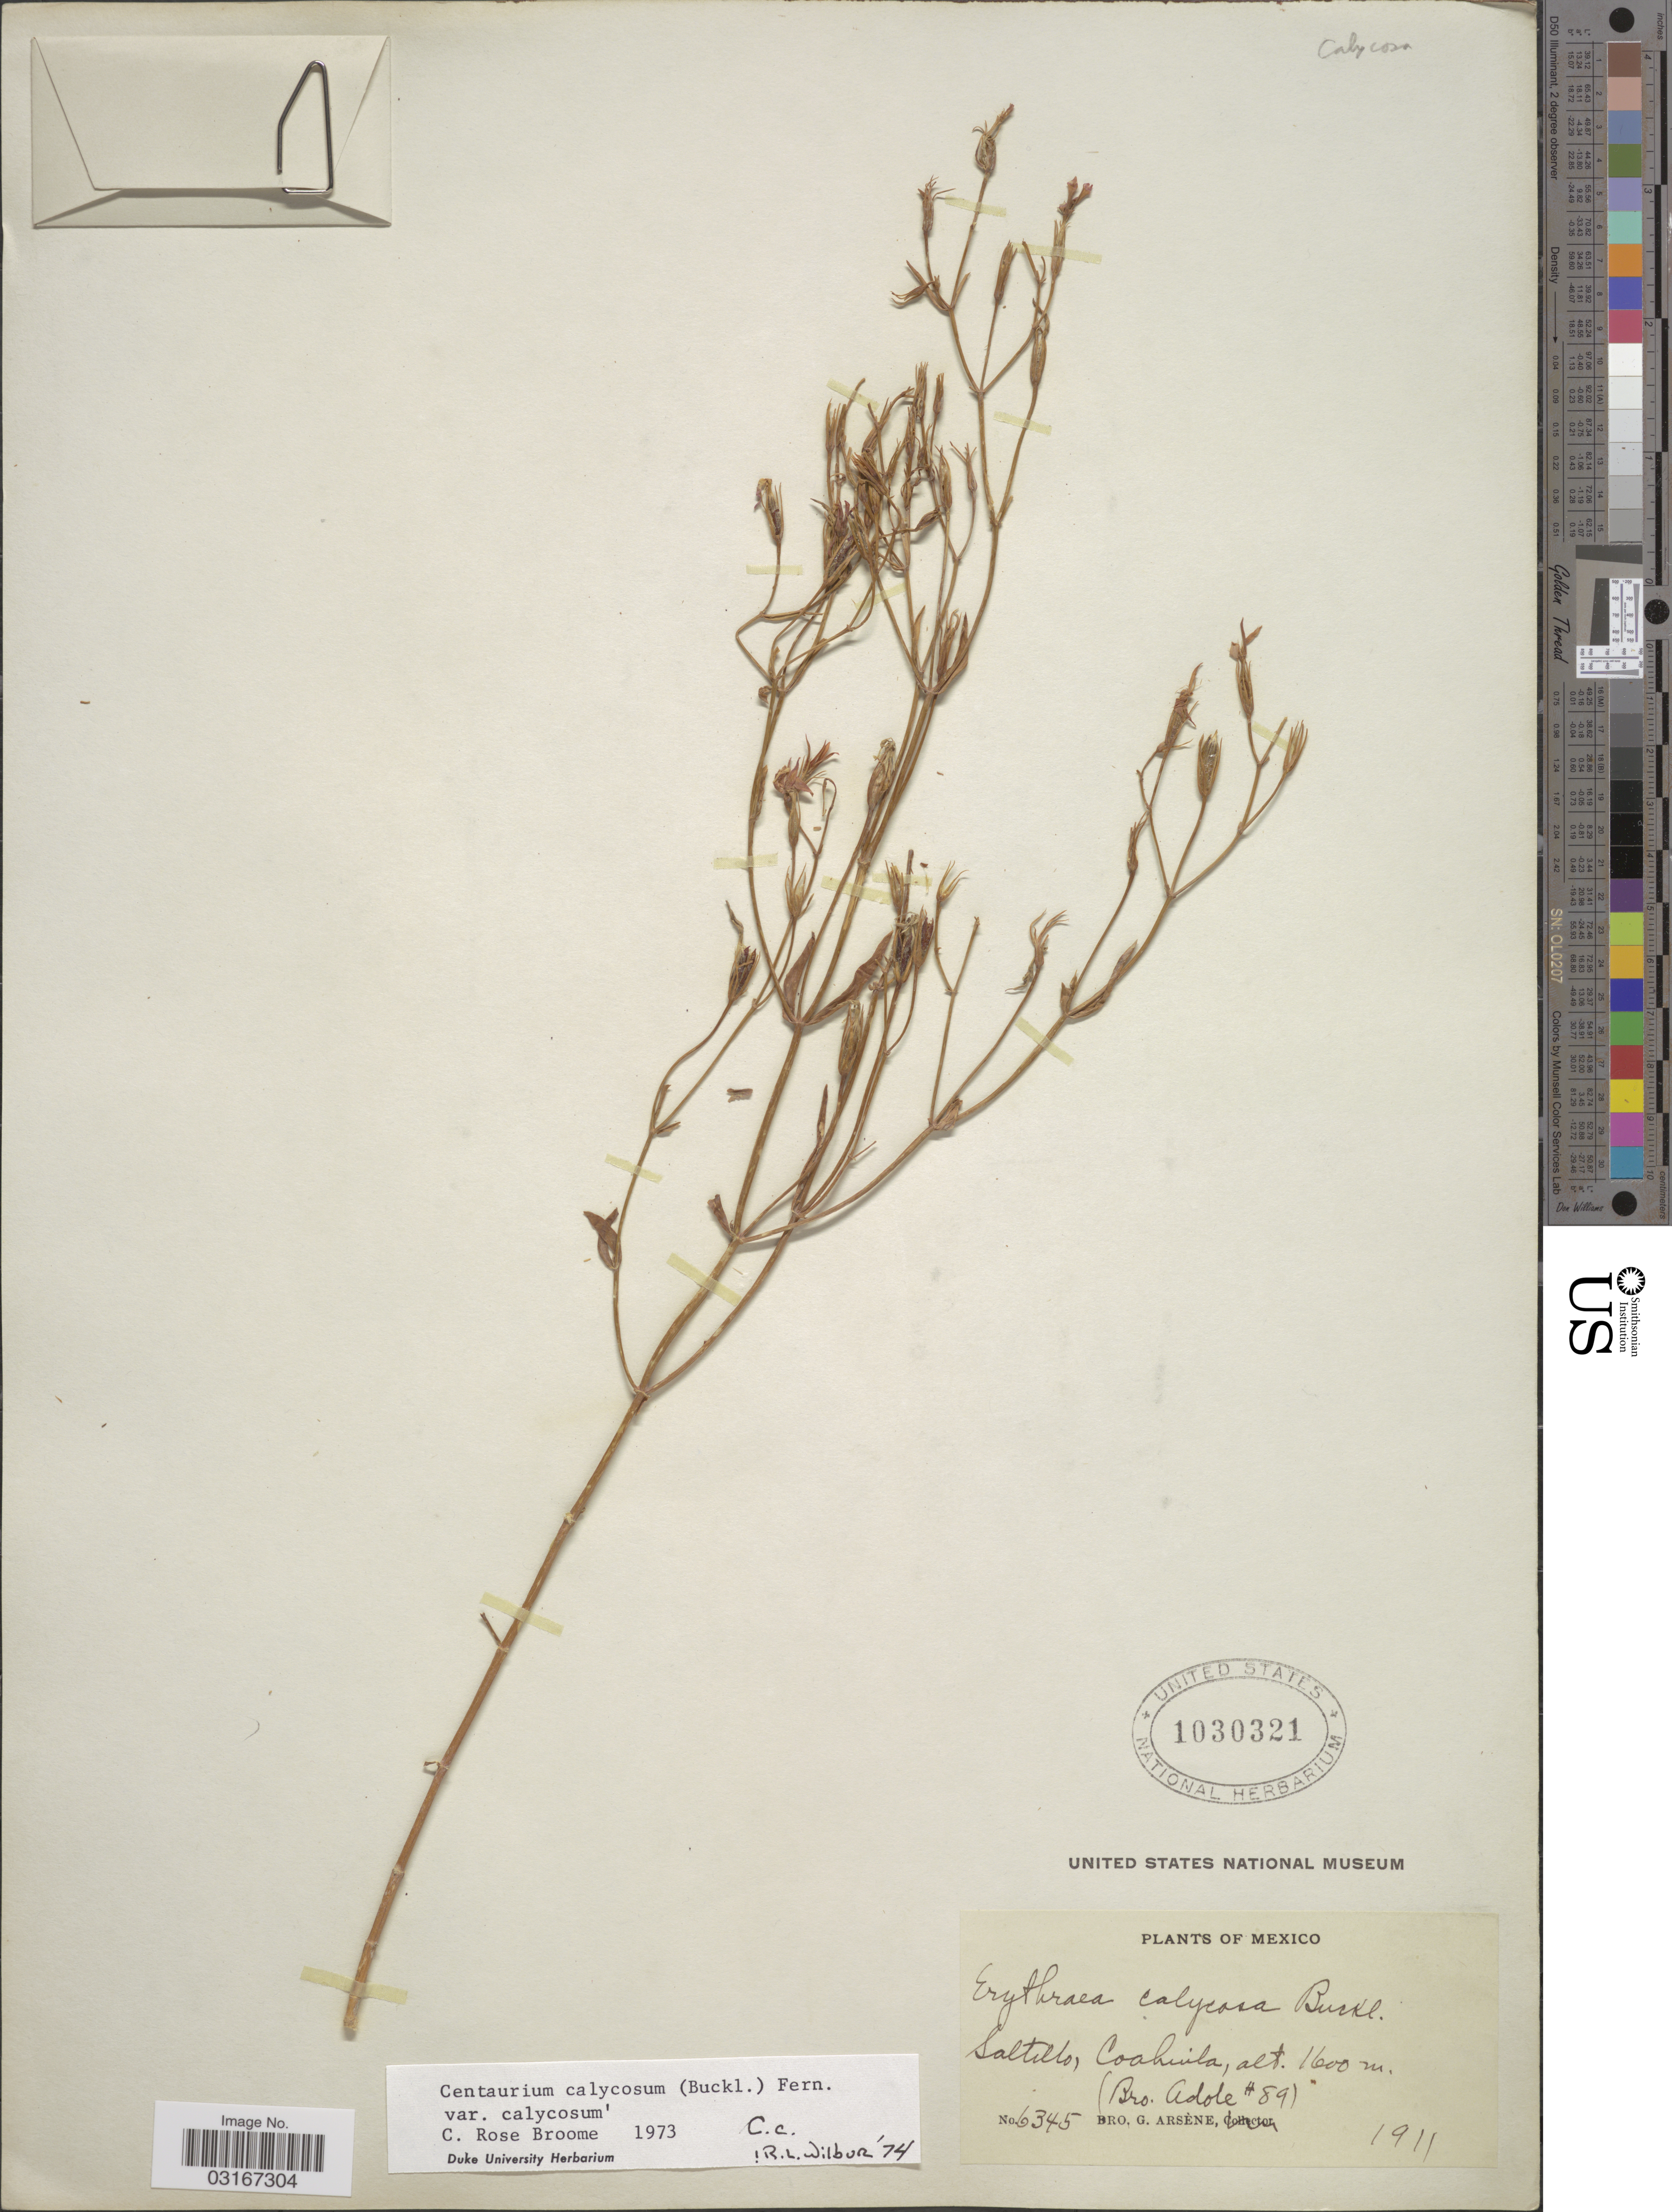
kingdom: Plantae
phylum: Tracheophyta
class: Magnoliopsida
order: Gentianales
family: Gentianaceae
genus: Centaurium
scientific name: Centaurium calycosum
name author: (Buckley) Buckley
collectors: Bro. G. Arsène & Bro. Adole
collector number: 6345/89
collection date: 1911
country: Mexico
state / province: Coahuila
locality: Saltillo.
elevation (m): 1600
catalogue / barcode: US 1030321